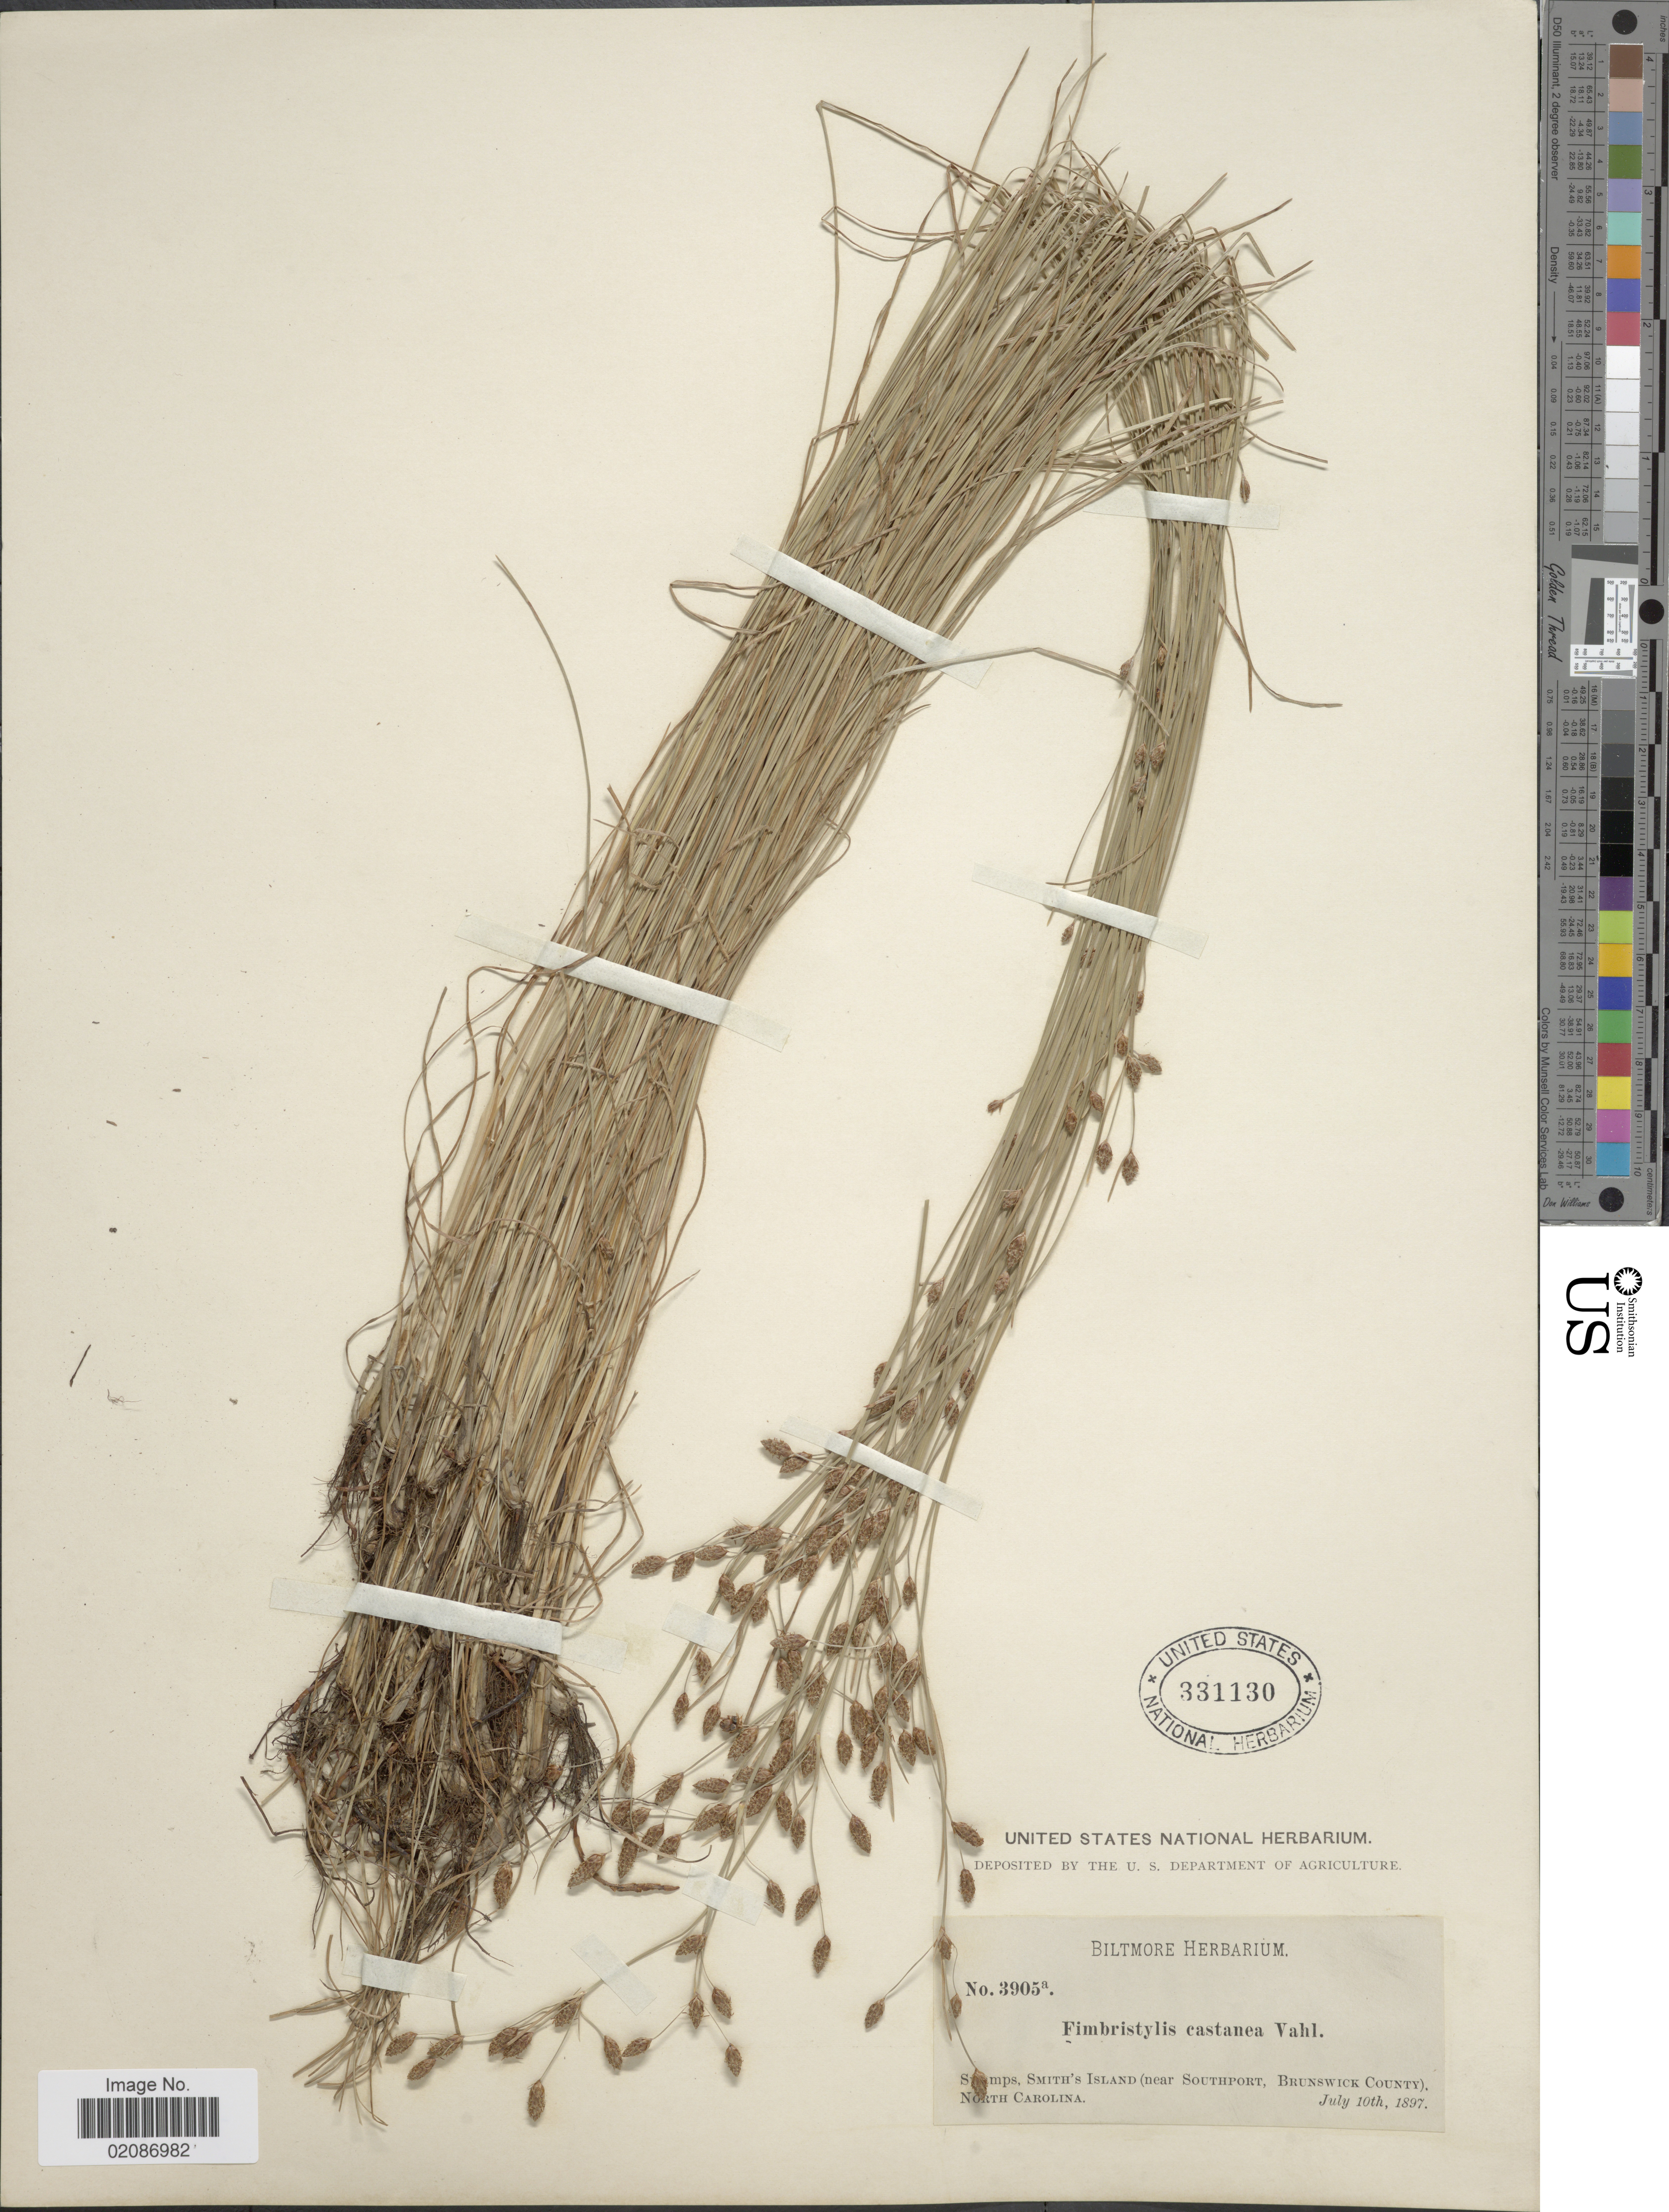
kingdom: Plantae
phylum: Tracheophyta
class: Liliopsida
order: Poales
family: Cyperaceae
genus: Fimbristylis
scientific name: Fimbristylis castanea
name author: (Michx.) Vahl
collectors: ex herb. Biltmore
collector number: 3905a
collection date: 1897-07-10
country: United States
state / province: North Carolina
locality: Smith's Island (Near Southport, Brunswick County)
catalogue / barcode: US 331130